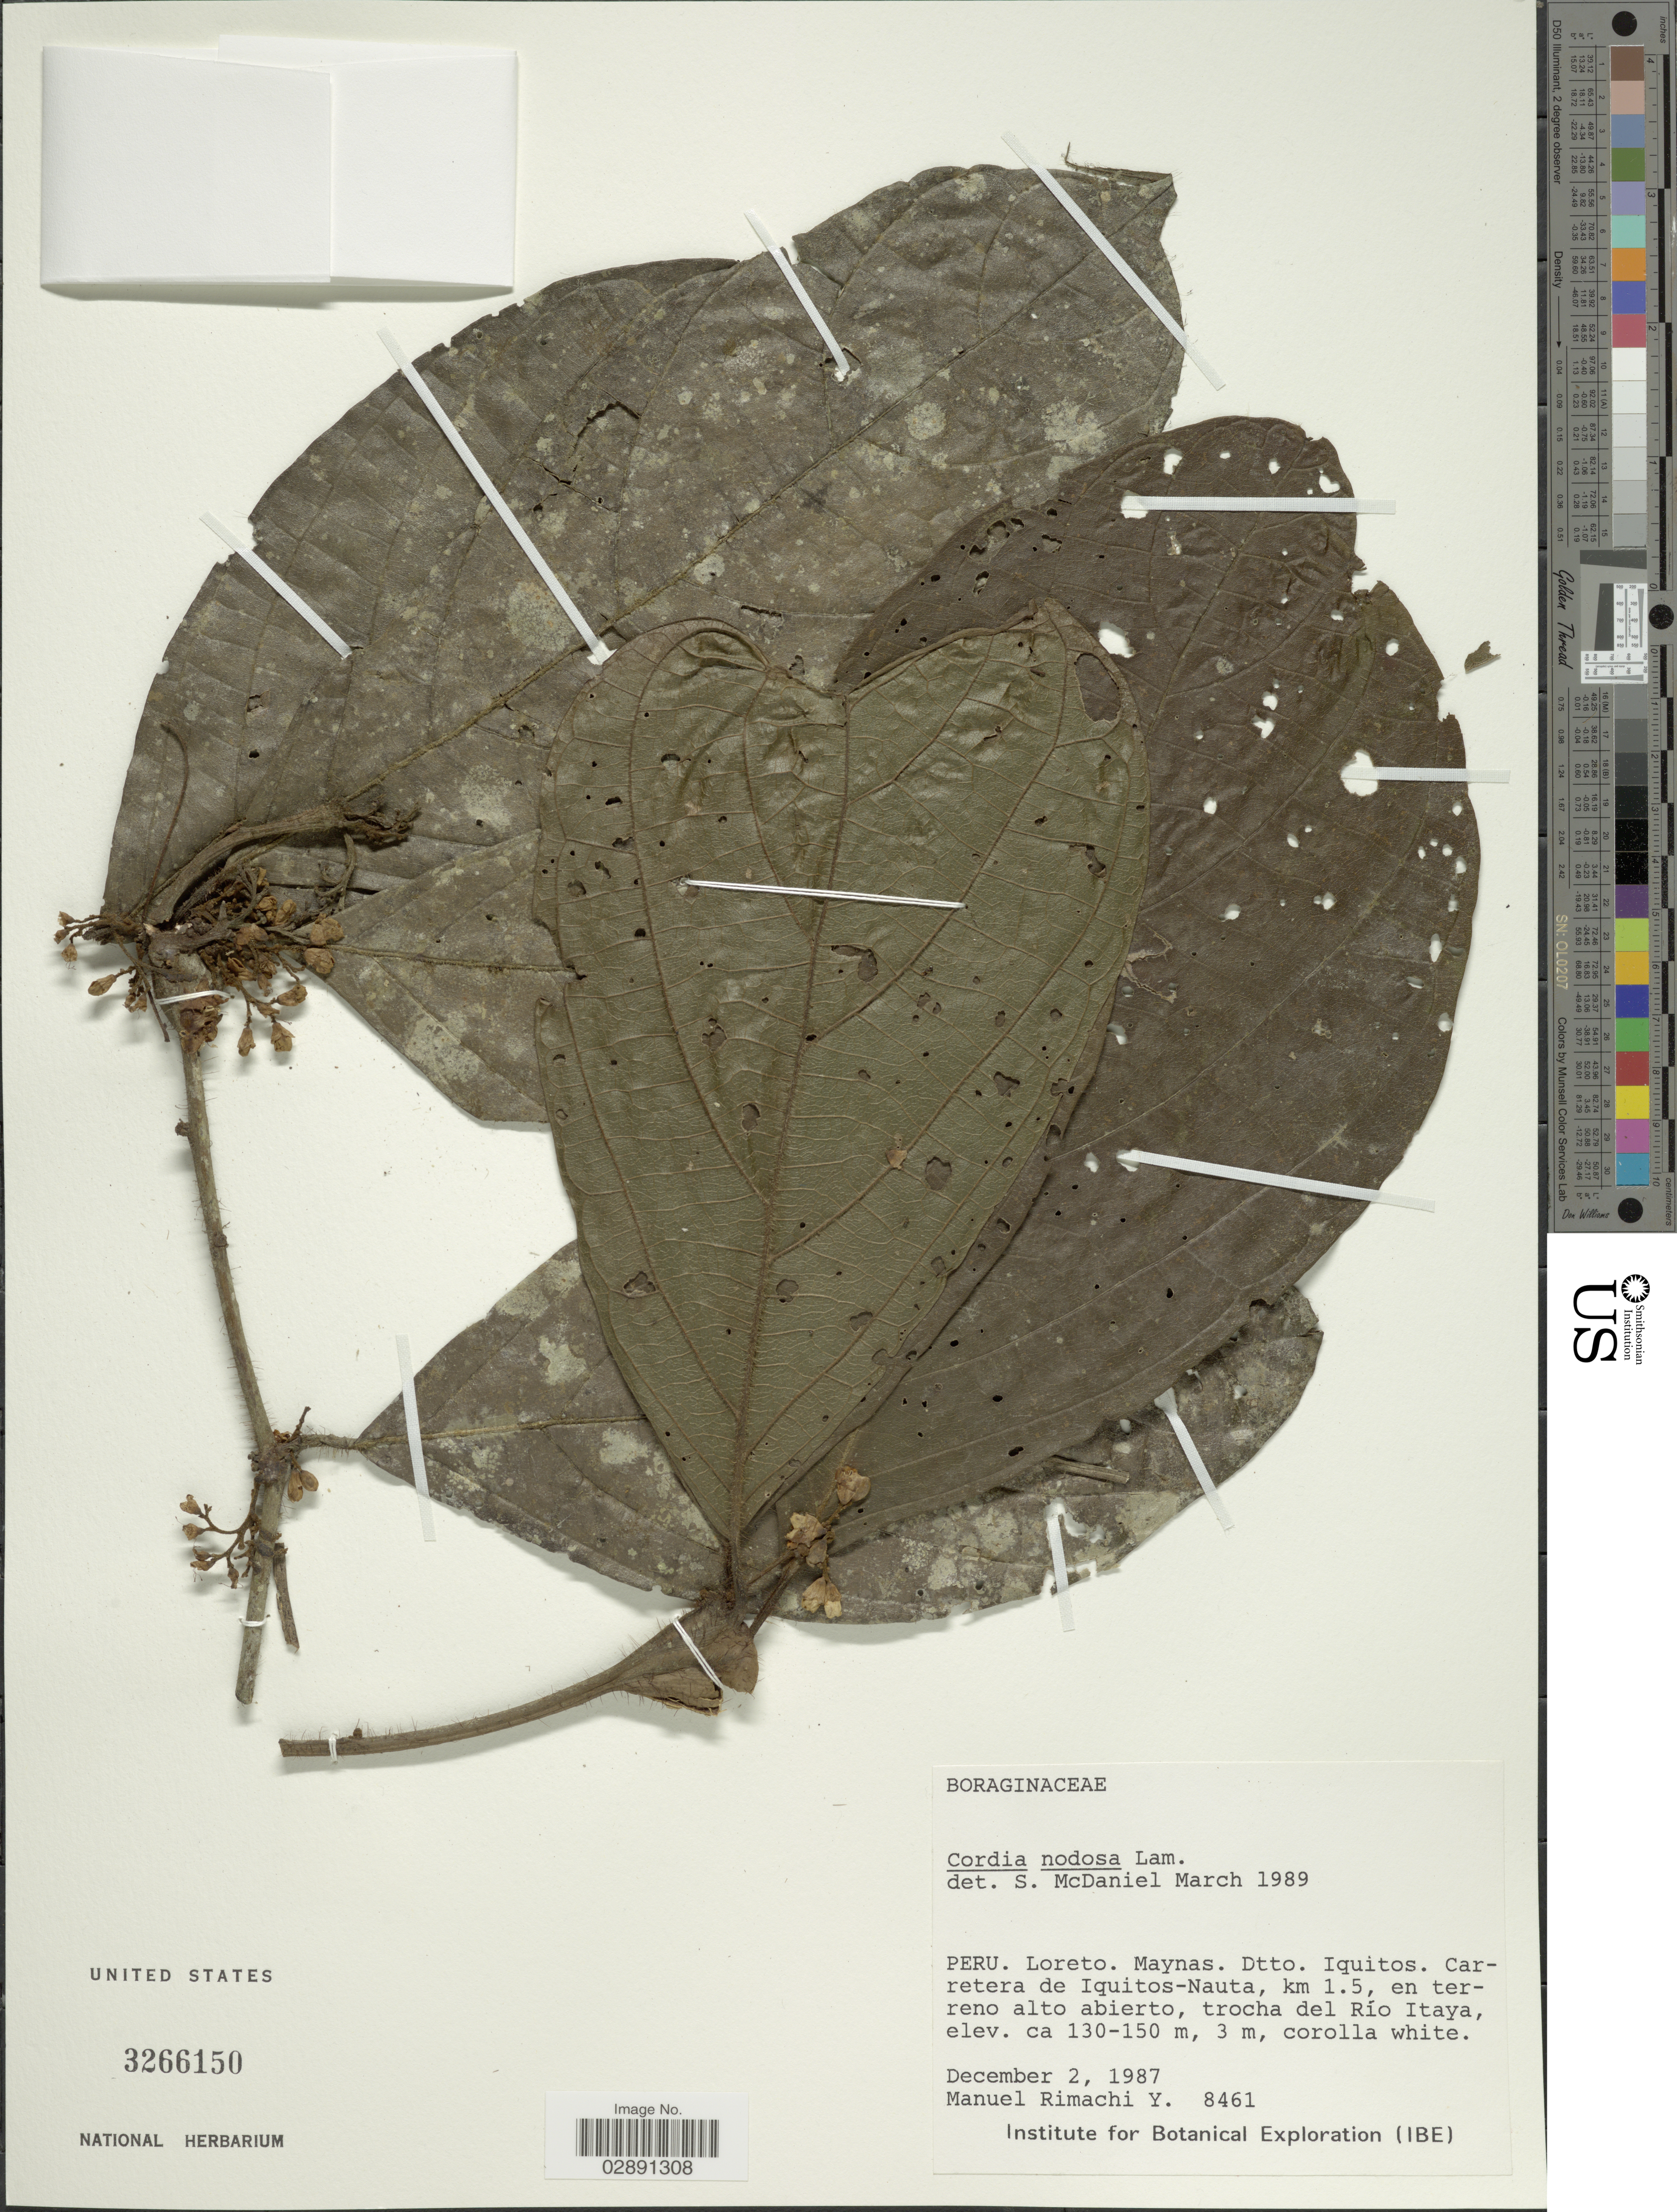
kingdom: Plantae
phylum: Tracheophyta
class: Magnoliopsida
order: Boraginales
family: Cordiaceae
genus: Cordia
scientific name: Cordia nodosa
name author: Lam.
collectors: M. Rimachi Y.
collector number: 8461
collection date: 1987-12-02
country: Peru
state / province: Loreto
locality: Maynas. Dtto. Iquitos. Carretera de Iquitos-Nauta, km 1.5, en terreno alto abierto, trocha del Río Itaya.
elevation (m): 130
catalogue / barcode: US 3266150